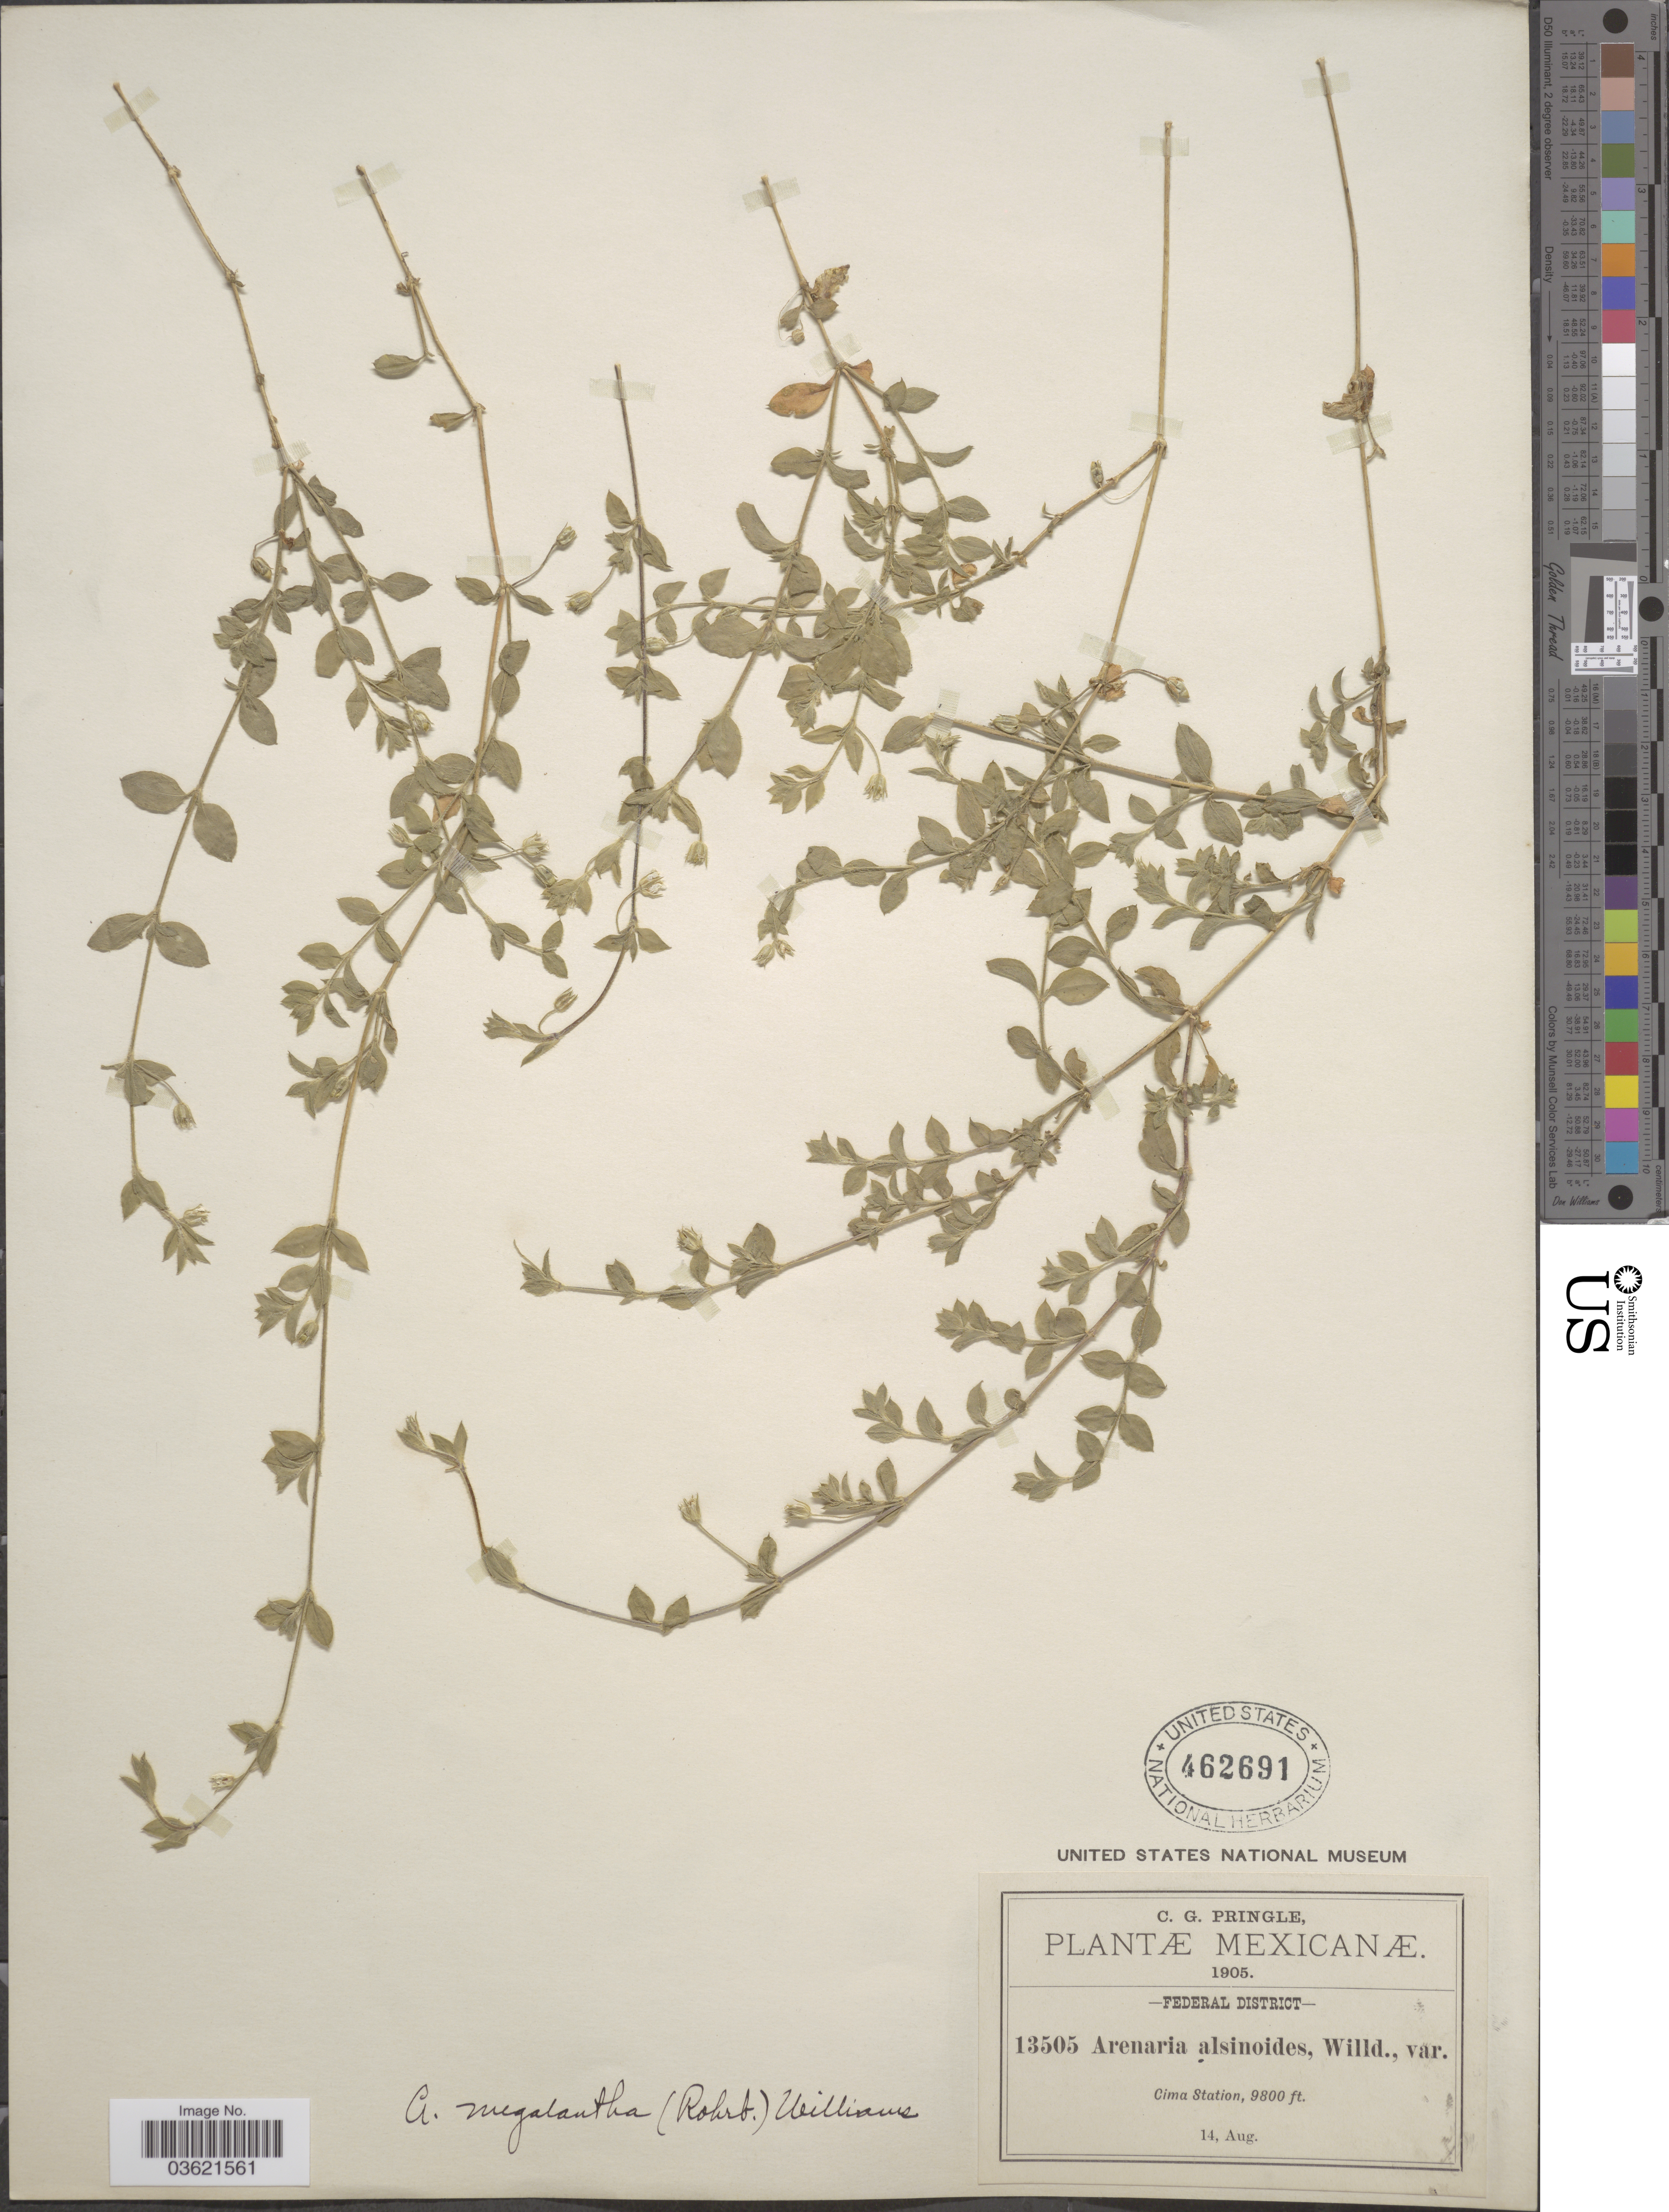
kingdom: Plantae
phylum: Tracheophyta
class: Magnoliopsida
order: Caryophyllales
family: Caryophyllaceae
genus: Arenaria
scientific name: Arenaria megalantha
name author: (Rohrb.) F.N. Williams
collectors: C. G. Pringle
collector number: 13505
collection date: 1905-08-14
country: Mexico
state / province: Distrito Federal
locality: Federal District. Cima Station.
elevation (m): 2987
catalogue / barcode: US 462691